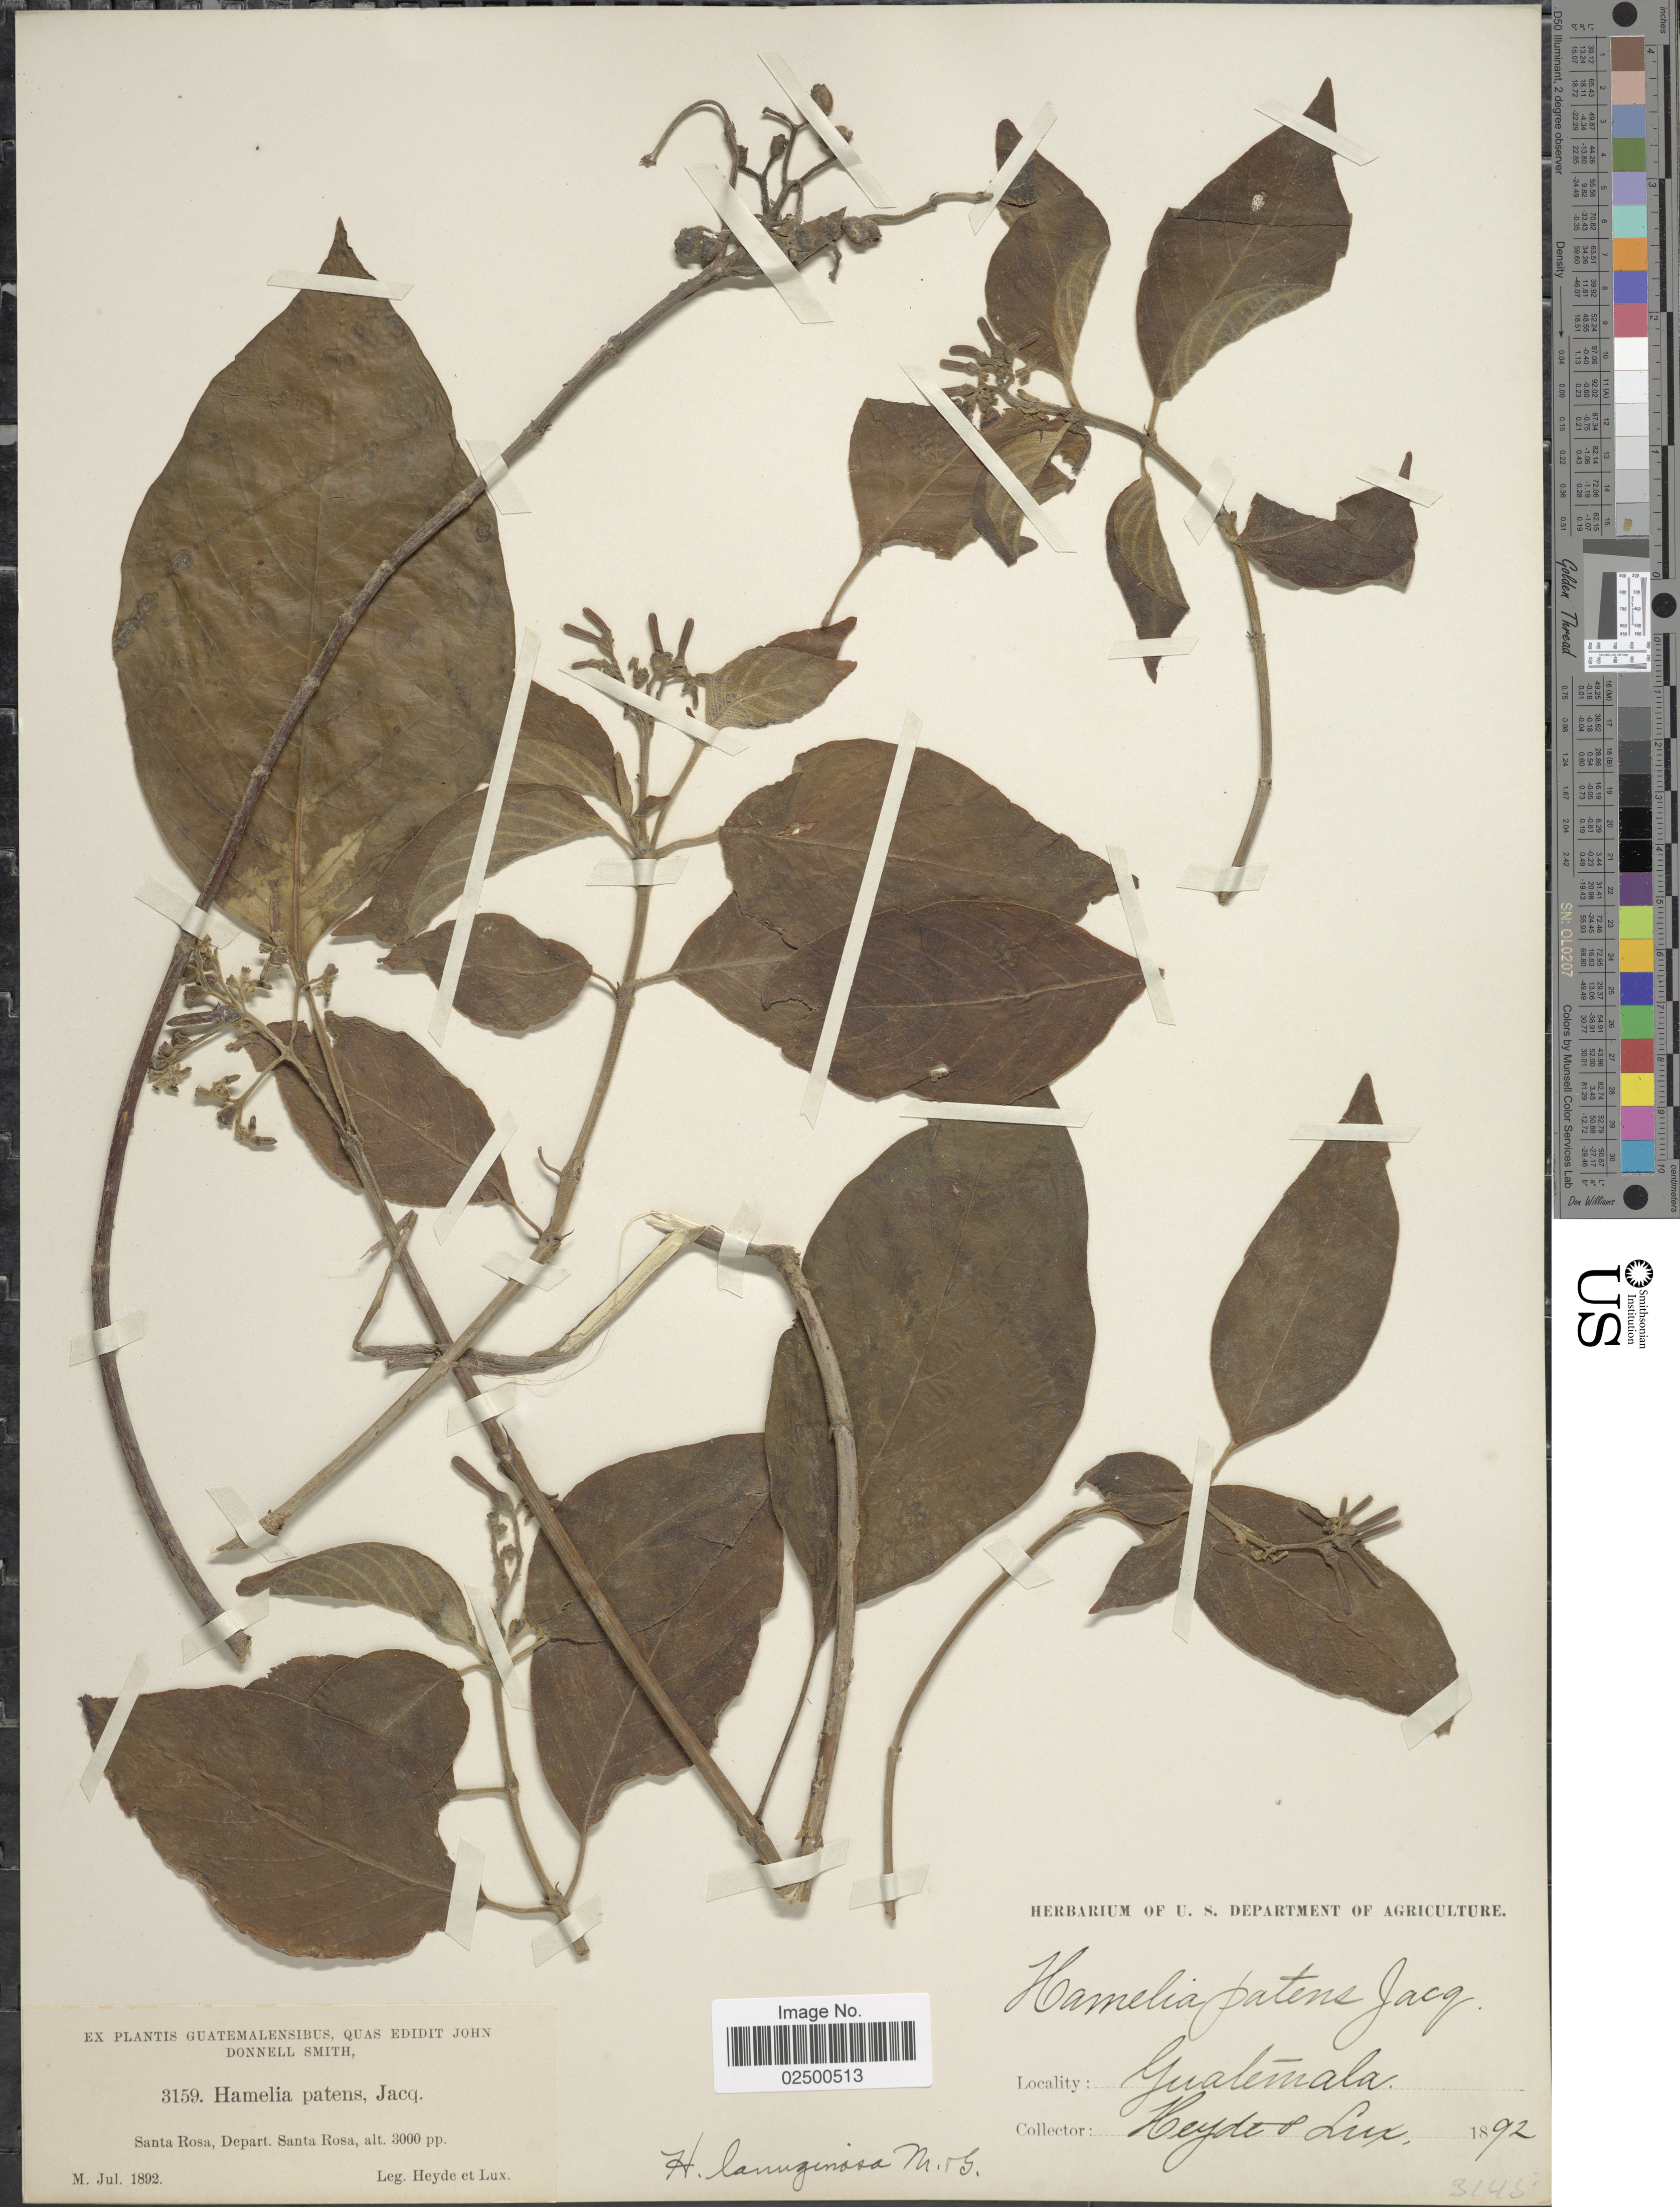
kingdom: Plantae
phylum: Tracheophyta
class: Magnoliopsida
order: Gentianales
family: Rubiaceae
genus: Hamelia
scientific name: Hamelia erecta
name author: Jacq.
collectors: Heyde & Lux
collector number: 3159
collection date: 1892-07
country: Guatemala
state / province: Santa Rosa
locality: Santa Rosa, Depart. Santa Rosa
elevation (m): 914